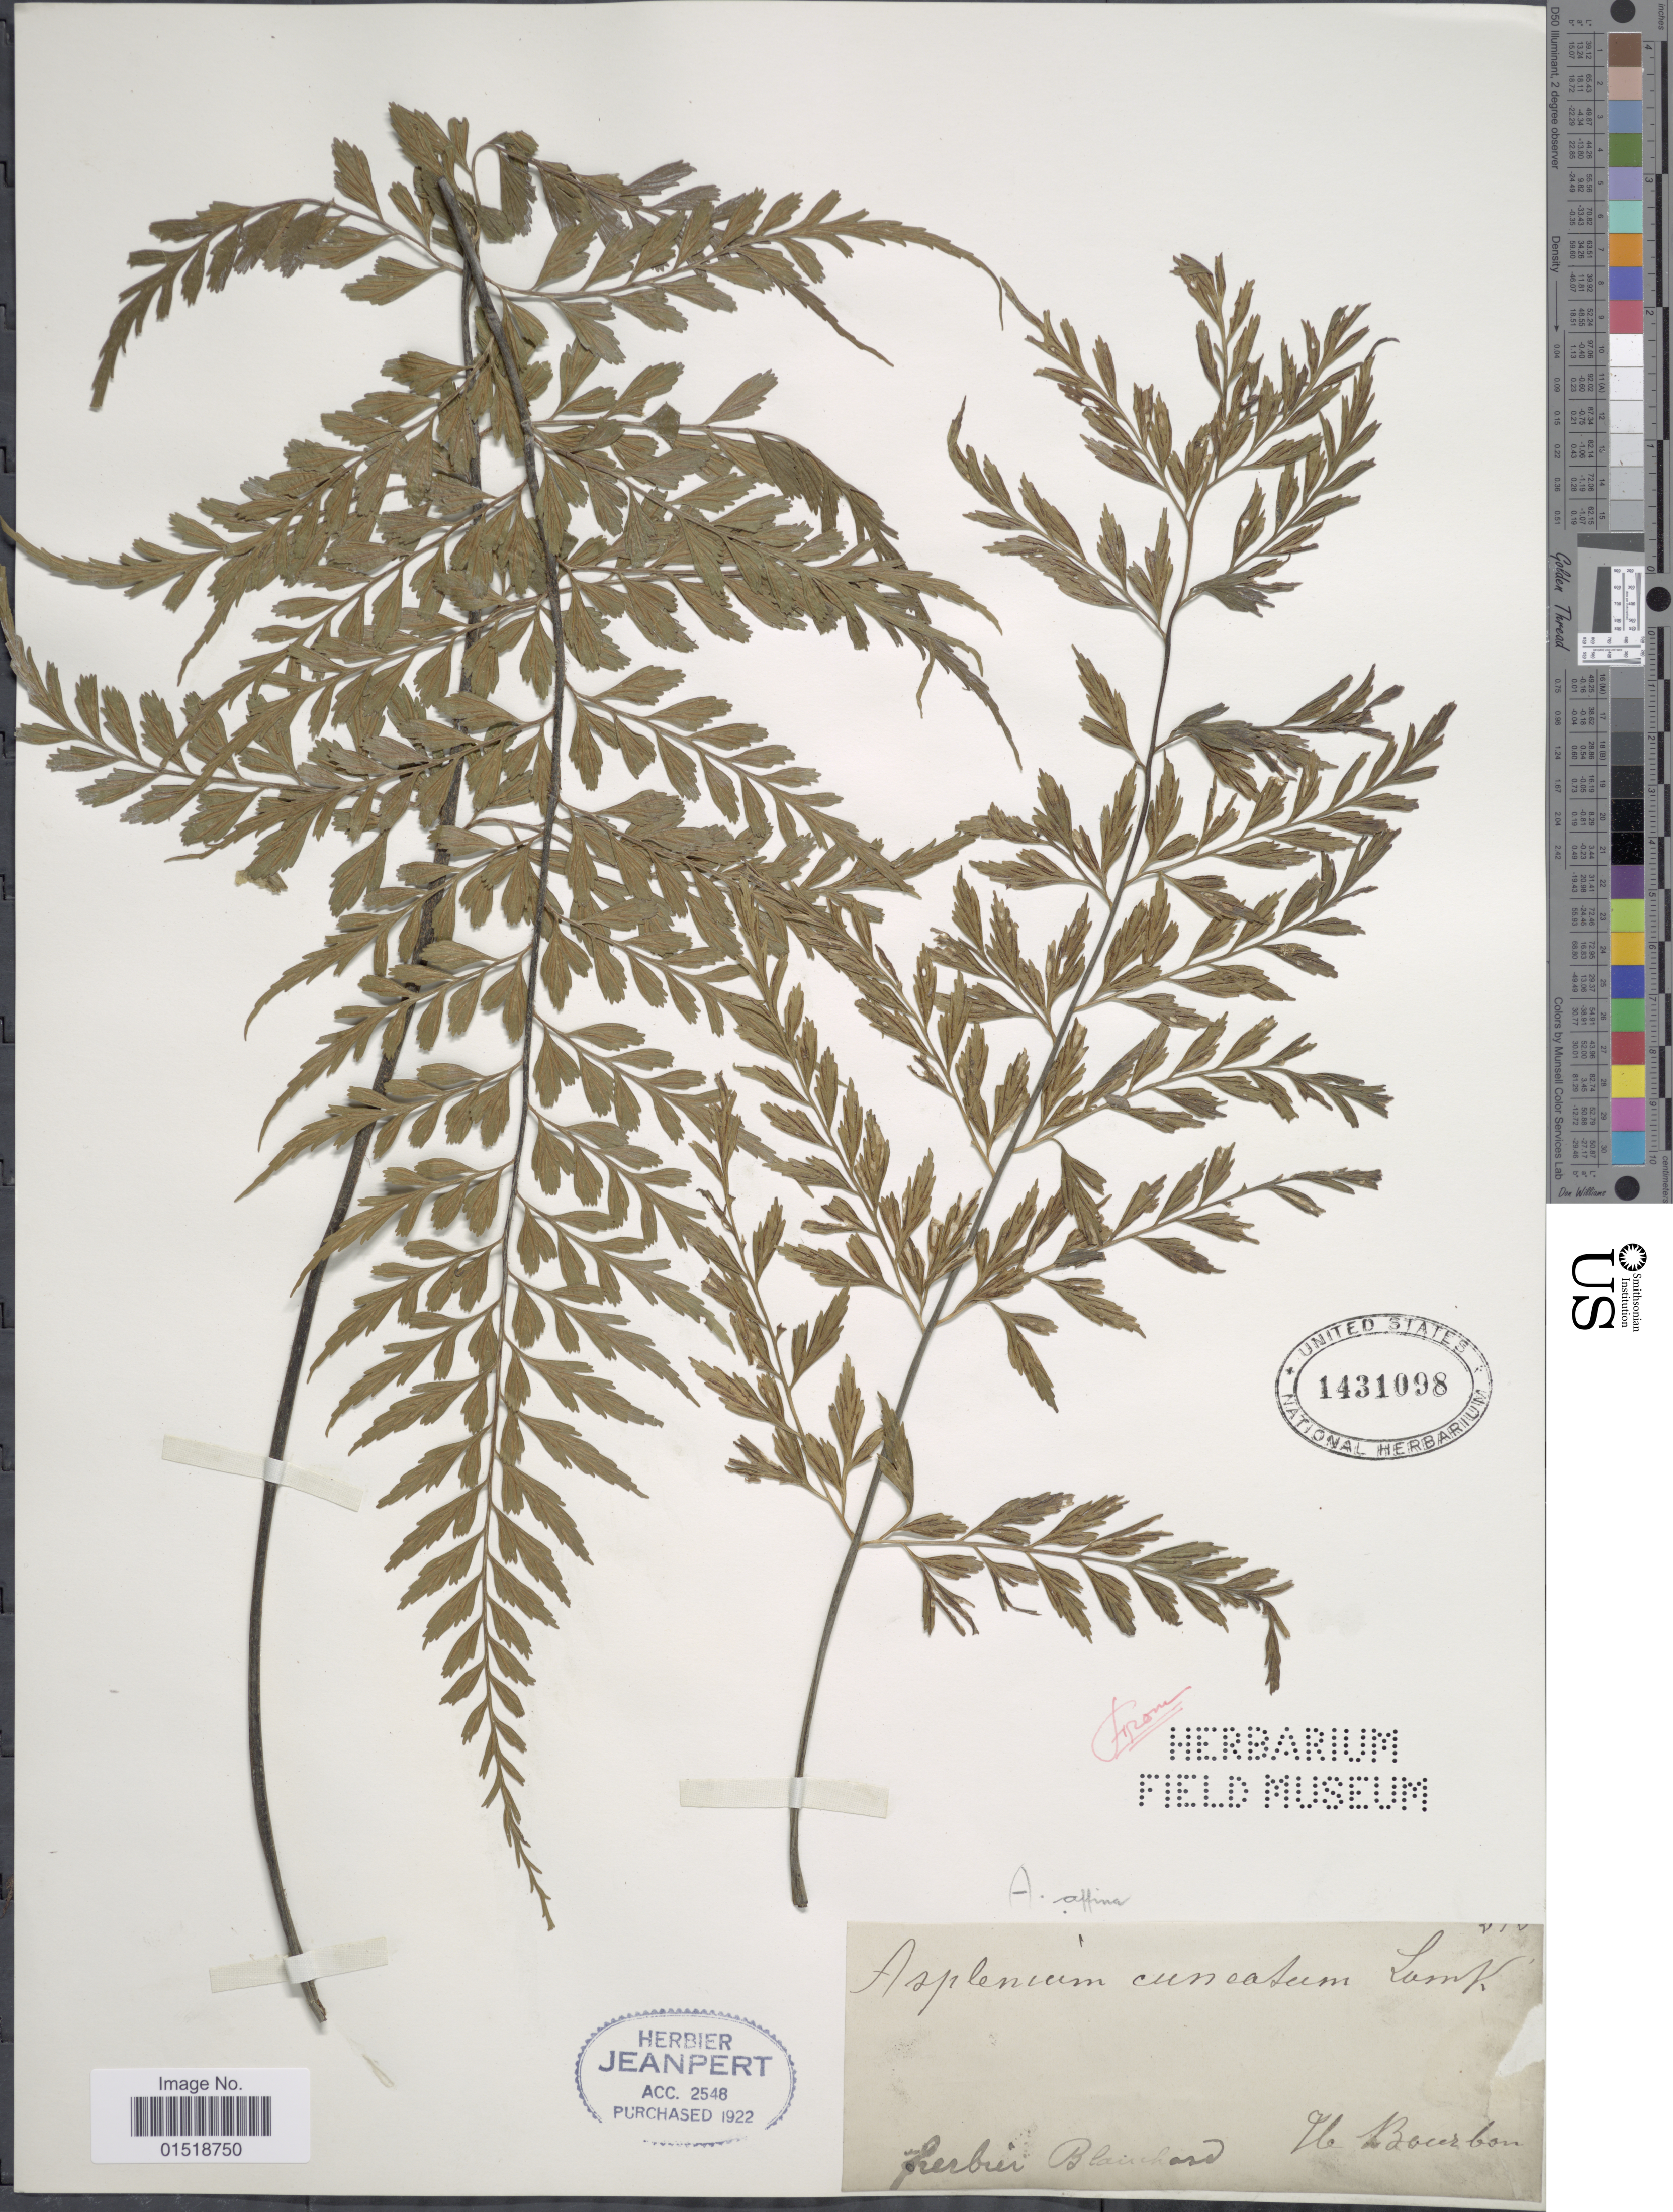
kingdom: Plantae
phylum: Tracheophyta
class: Polypodiopsida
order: Polypodiales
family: Aspleniaceae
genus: Asplenium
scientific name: Asplenium affine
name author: Sw.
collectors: ex herb. F. Blanchard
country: Reunion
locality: Id Bourbon.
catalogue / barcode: US 1431098